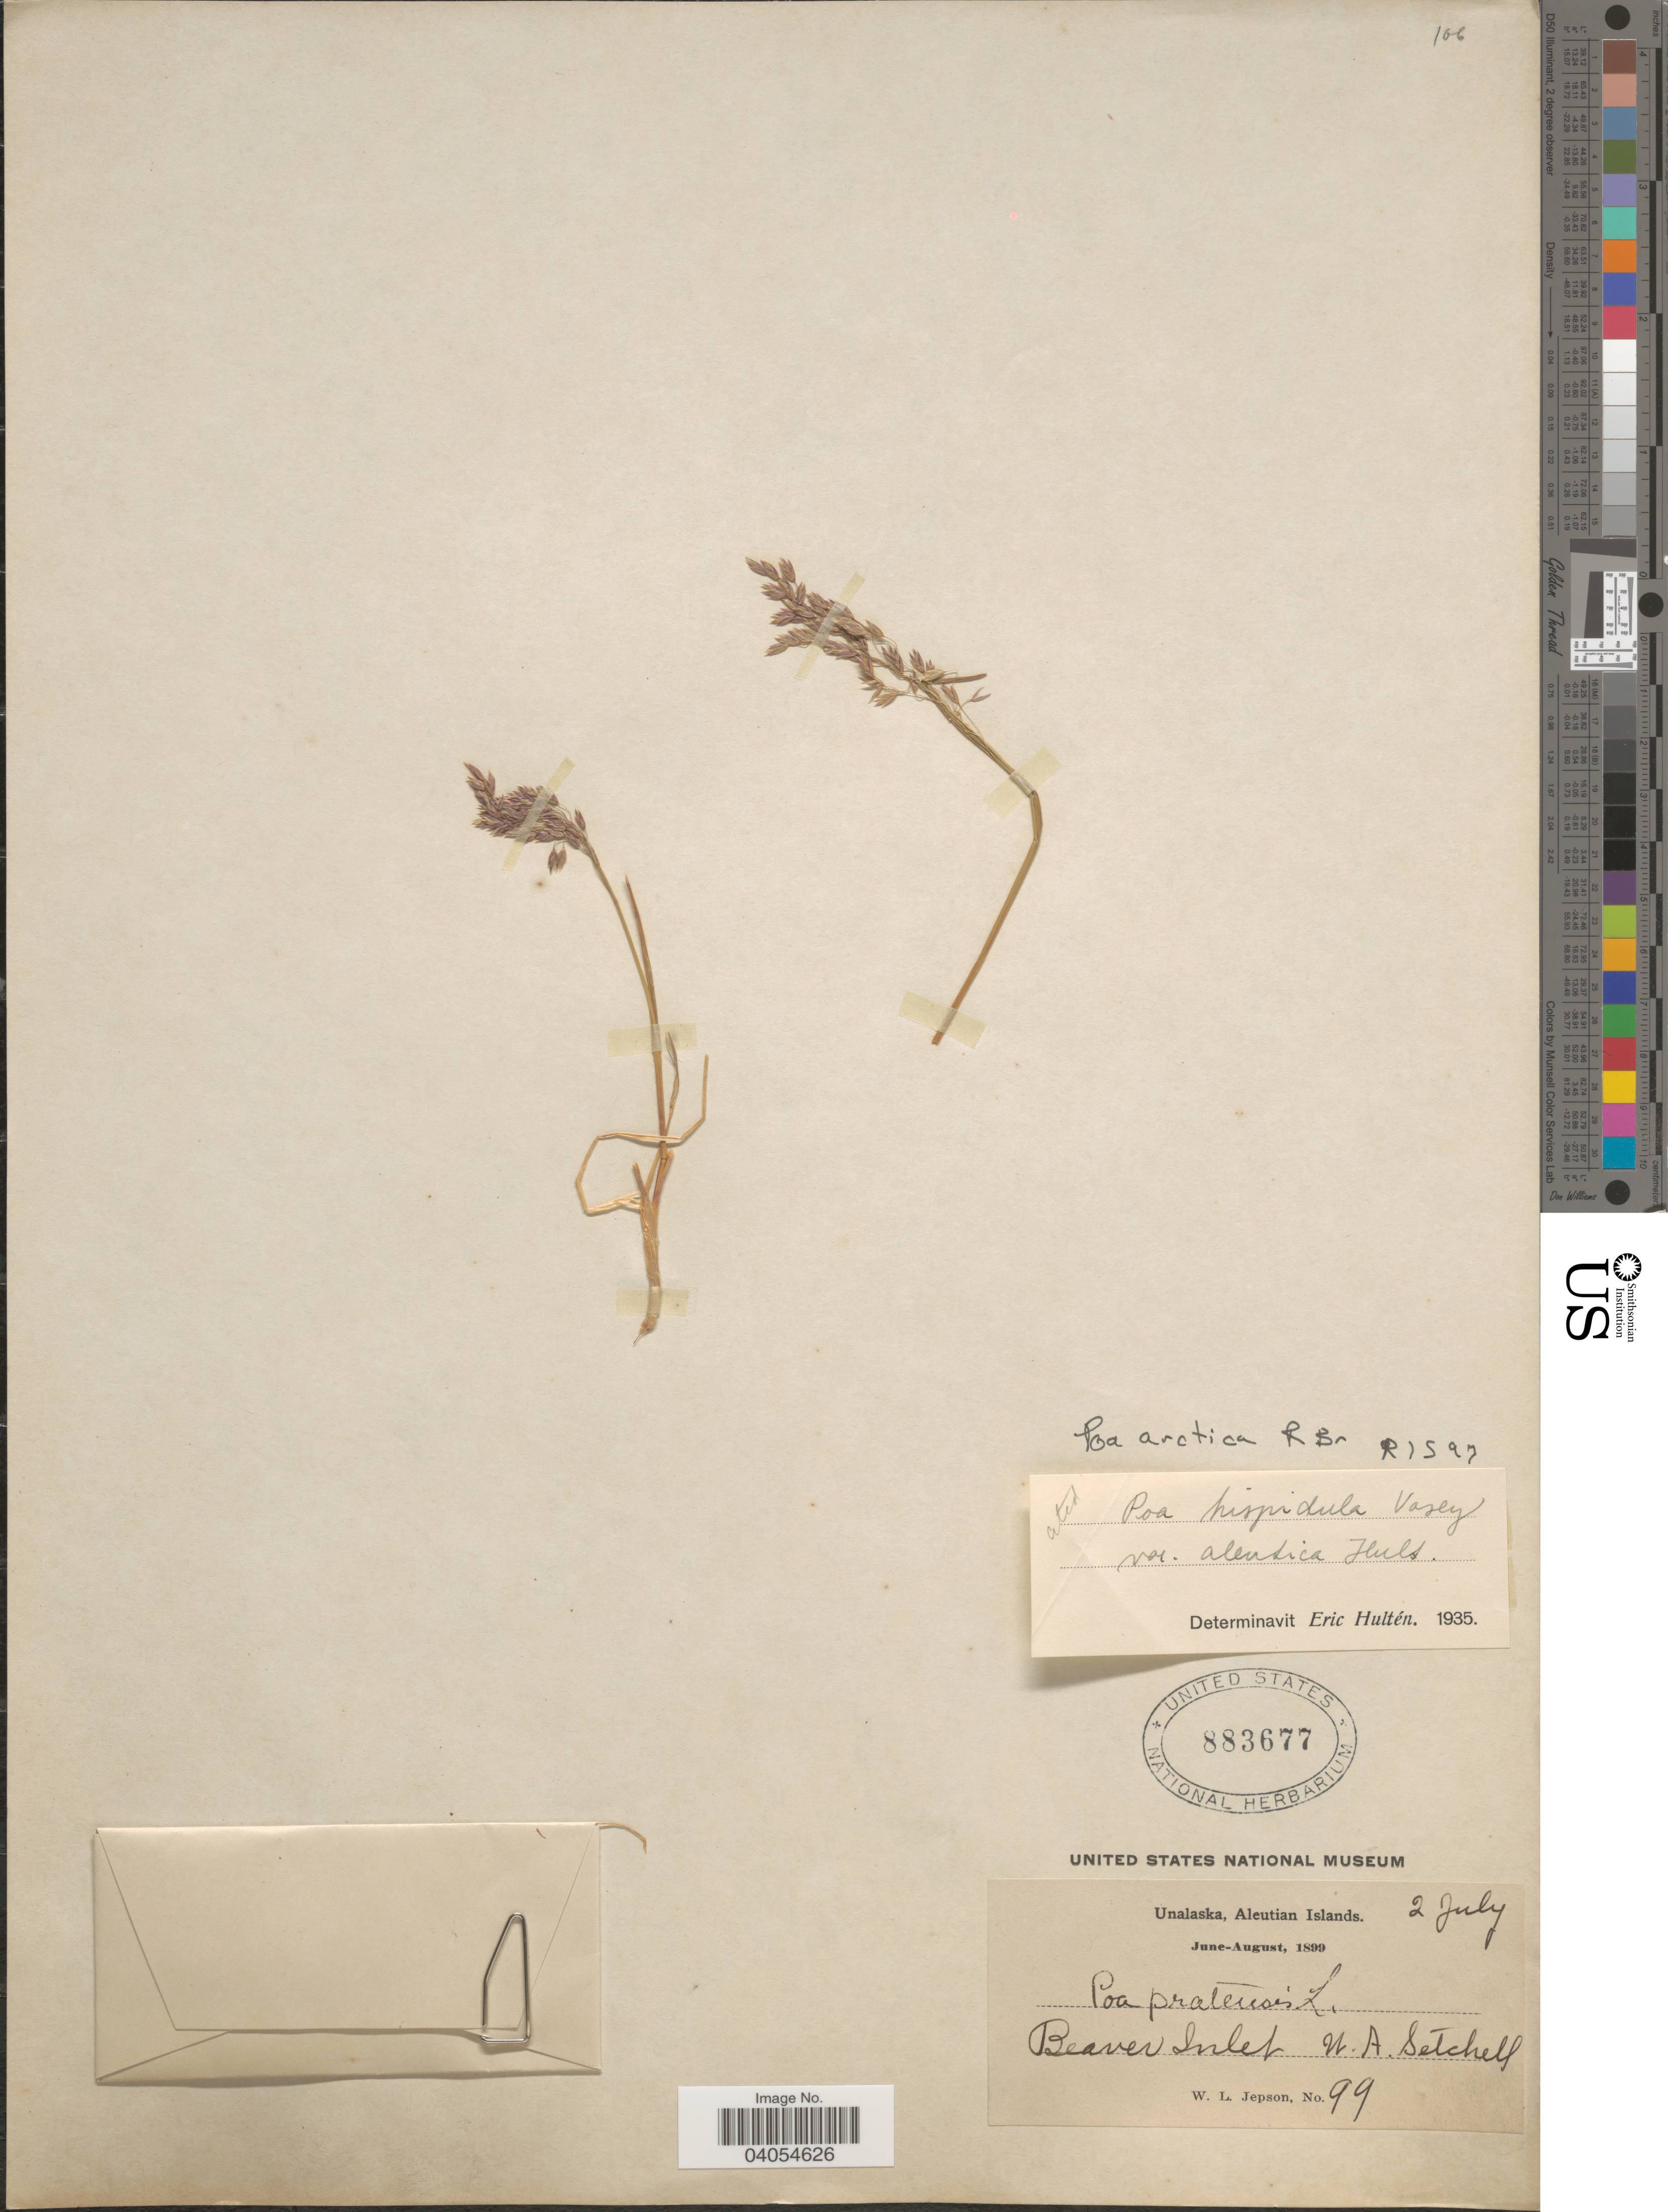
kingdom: Plantae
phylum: Tracheophyta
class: Liliopsida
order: Poales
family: Poaceae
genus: Poa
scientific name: Poa arctica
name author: R. Br.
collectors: W. L. Jepson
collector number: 99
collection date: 1899-07-02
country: United States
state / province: Alaska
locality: Unalaska, Aleutian Islands. Beaver Inlet. W. A. Setchell.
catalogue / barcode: US 883677